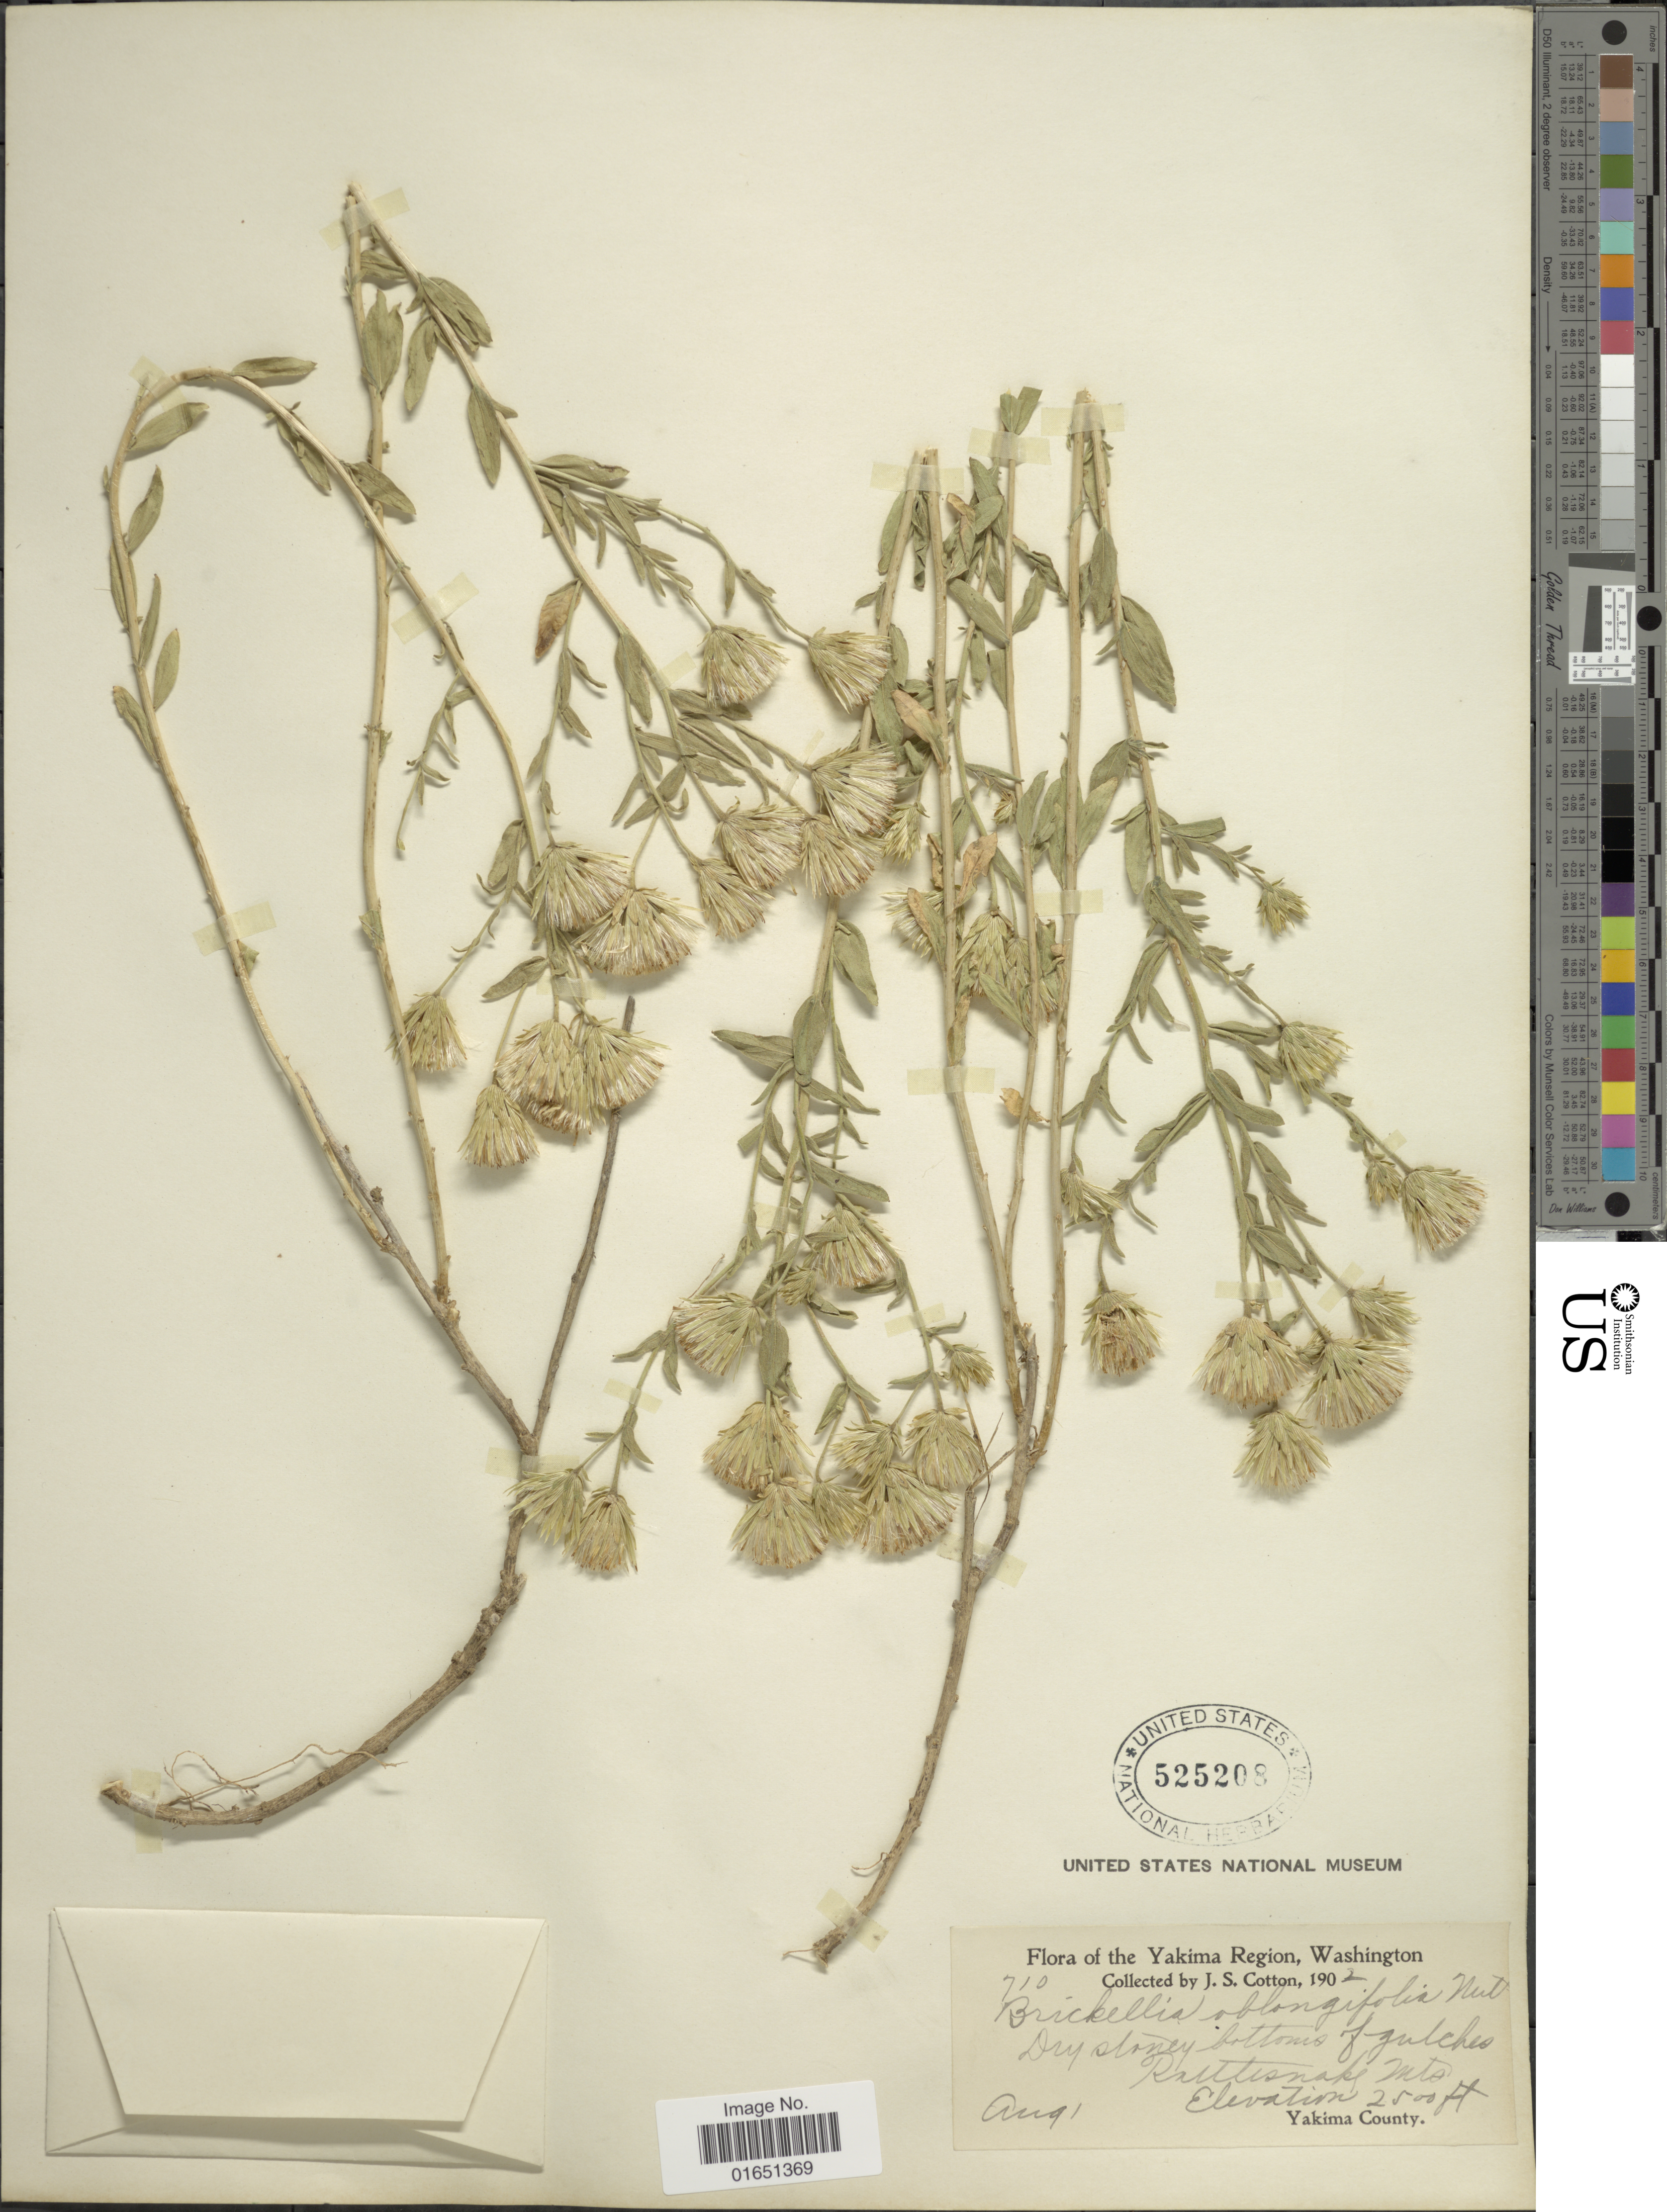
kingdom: Plantae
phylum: Tracheophyta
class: Magnoliopsida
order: Asterales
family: Asteraceae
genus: Brickellia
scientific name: Brickellia oblongifolia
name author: Nutt.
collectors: J. S. Cotton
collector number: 710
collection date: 1902-08-01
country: United States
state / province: Washington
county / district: Yakima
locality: The Yakima Region, Dry stoney bottoms of gulches Rattlesnake Mts, Yakima County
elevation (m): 762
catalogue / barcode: US 525208